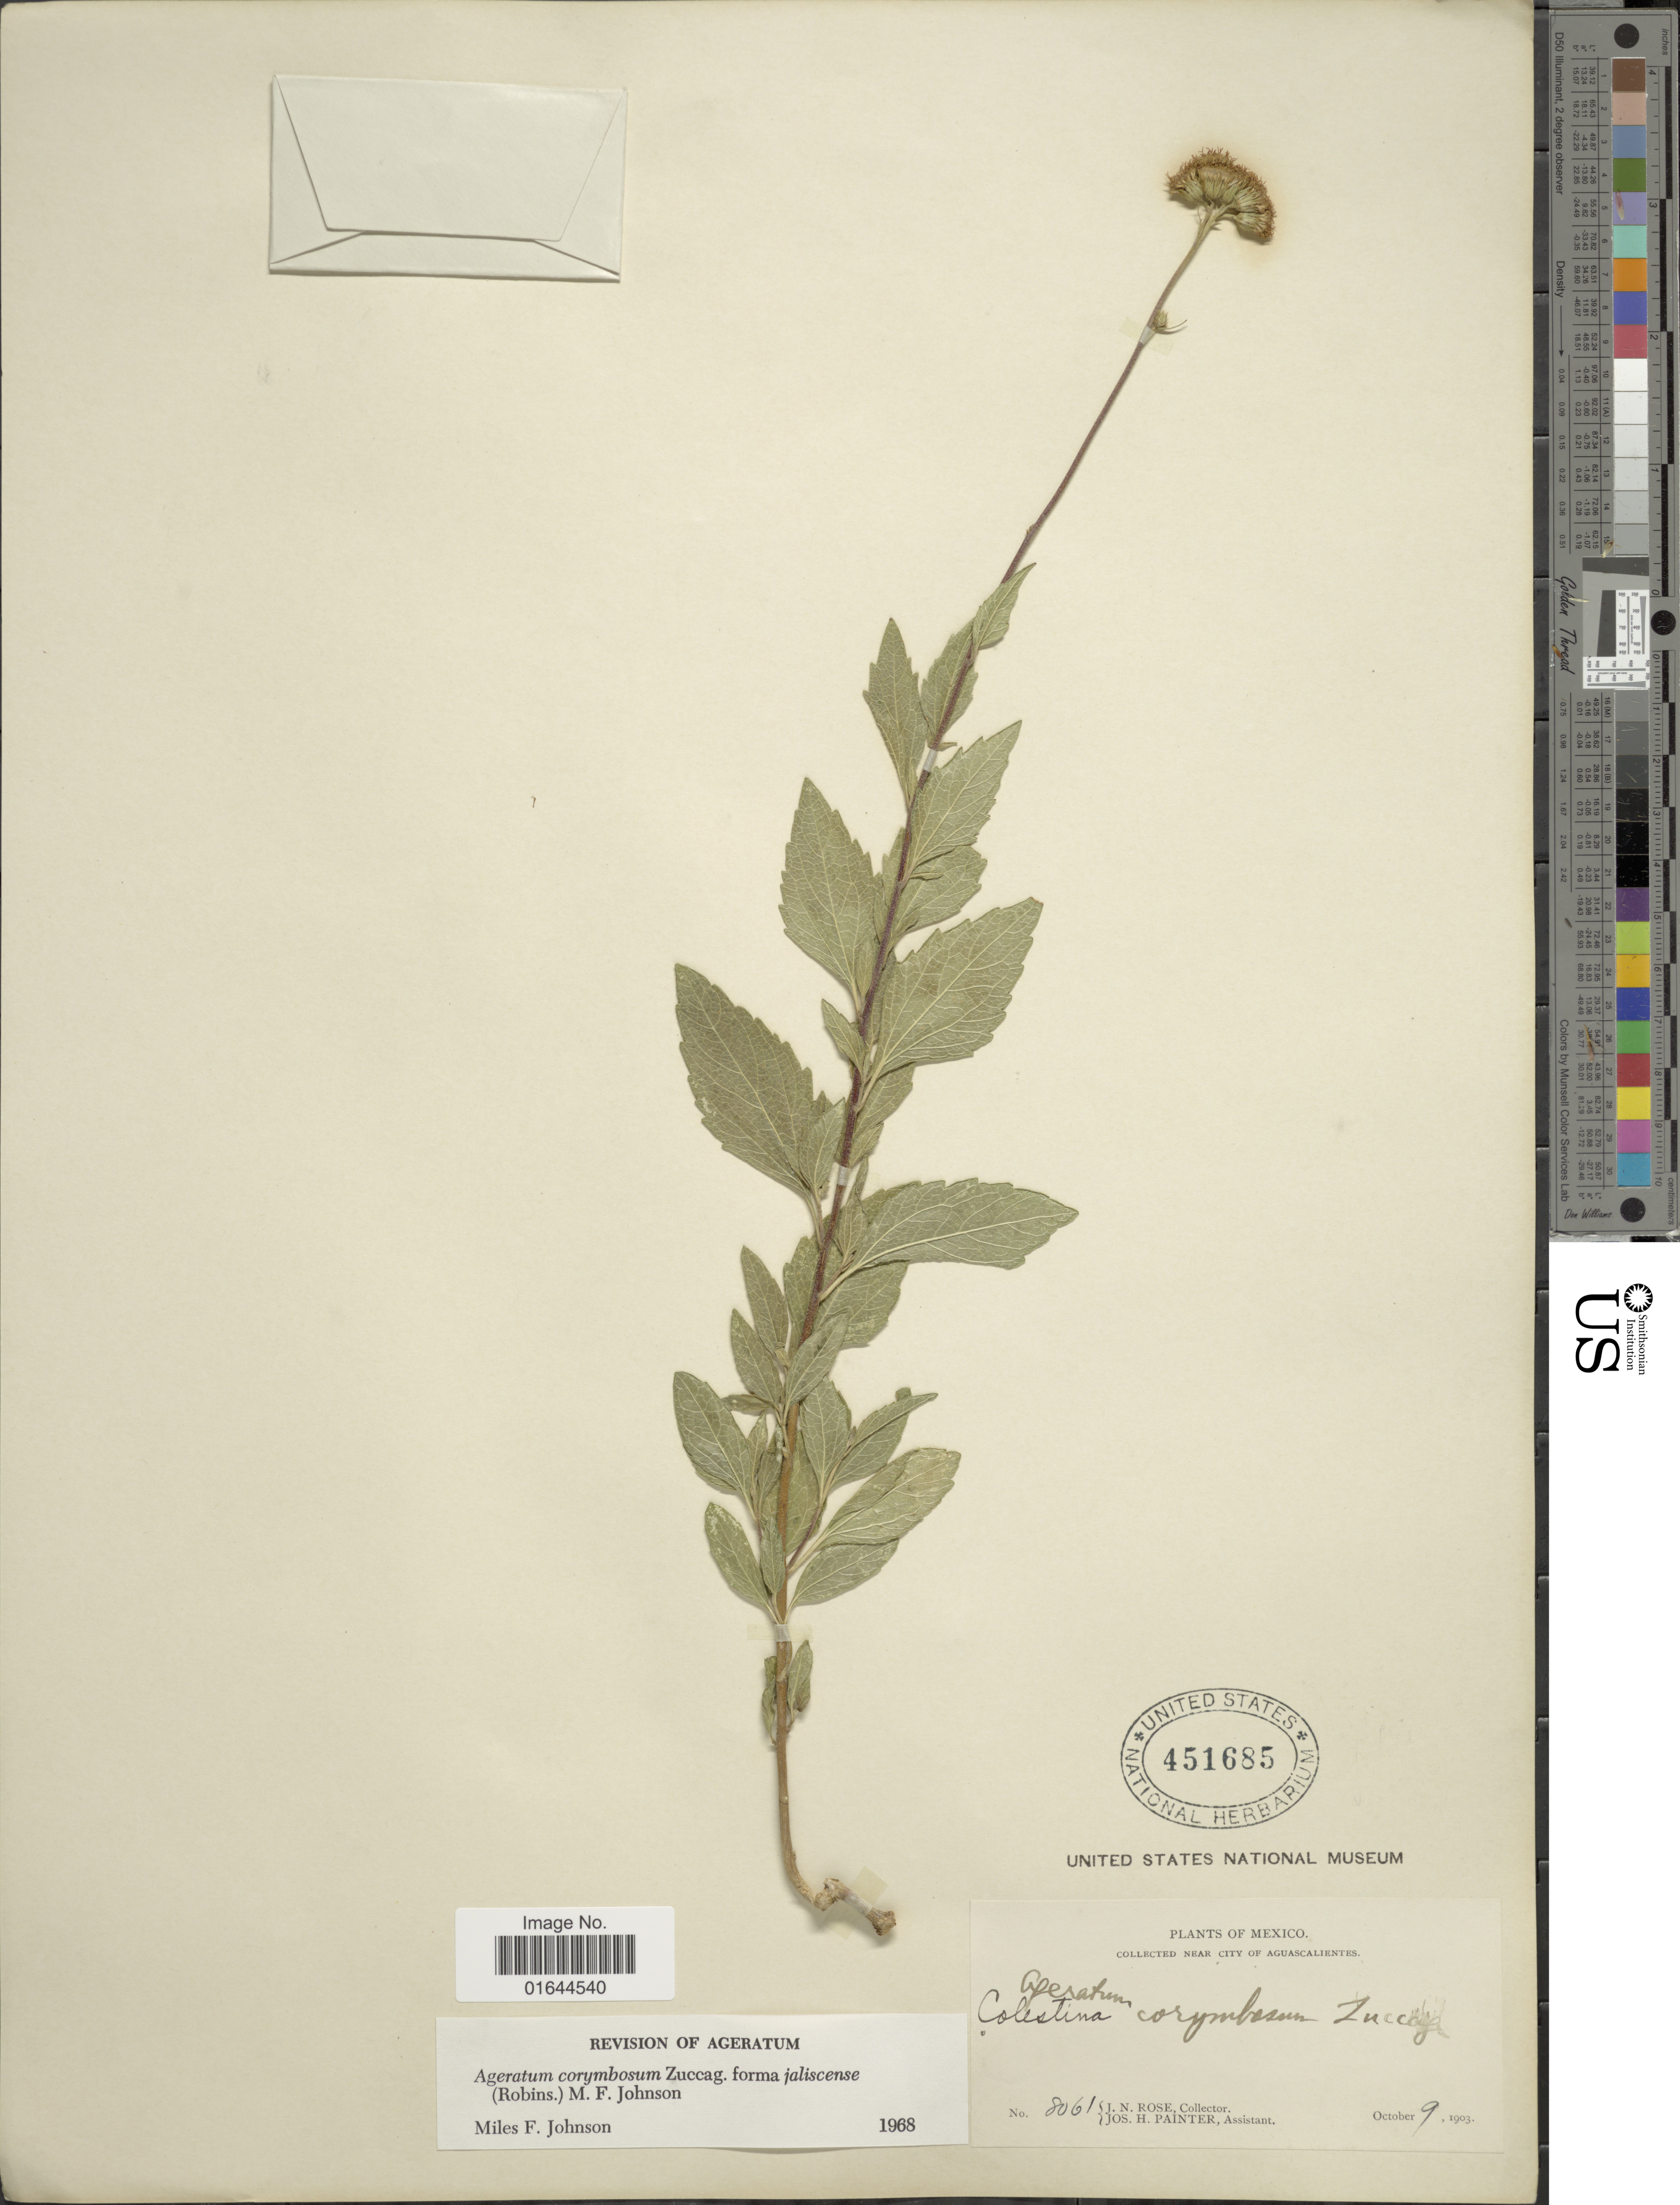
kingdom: Plantae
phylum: Tracheophyta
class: Magnoliopsida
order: Asterales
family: Asteraceae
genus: Ageratum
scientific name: Ageratum corymbosum f. jaliscense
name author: (B.L. Rob.) M.F. Johnson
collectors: J. N. Rose & J. H. Painter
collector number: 8061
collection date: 1903-10-09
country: Mexico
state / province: Aguascalientes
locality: Near City of Aguascalientes.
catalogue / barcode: US 451685